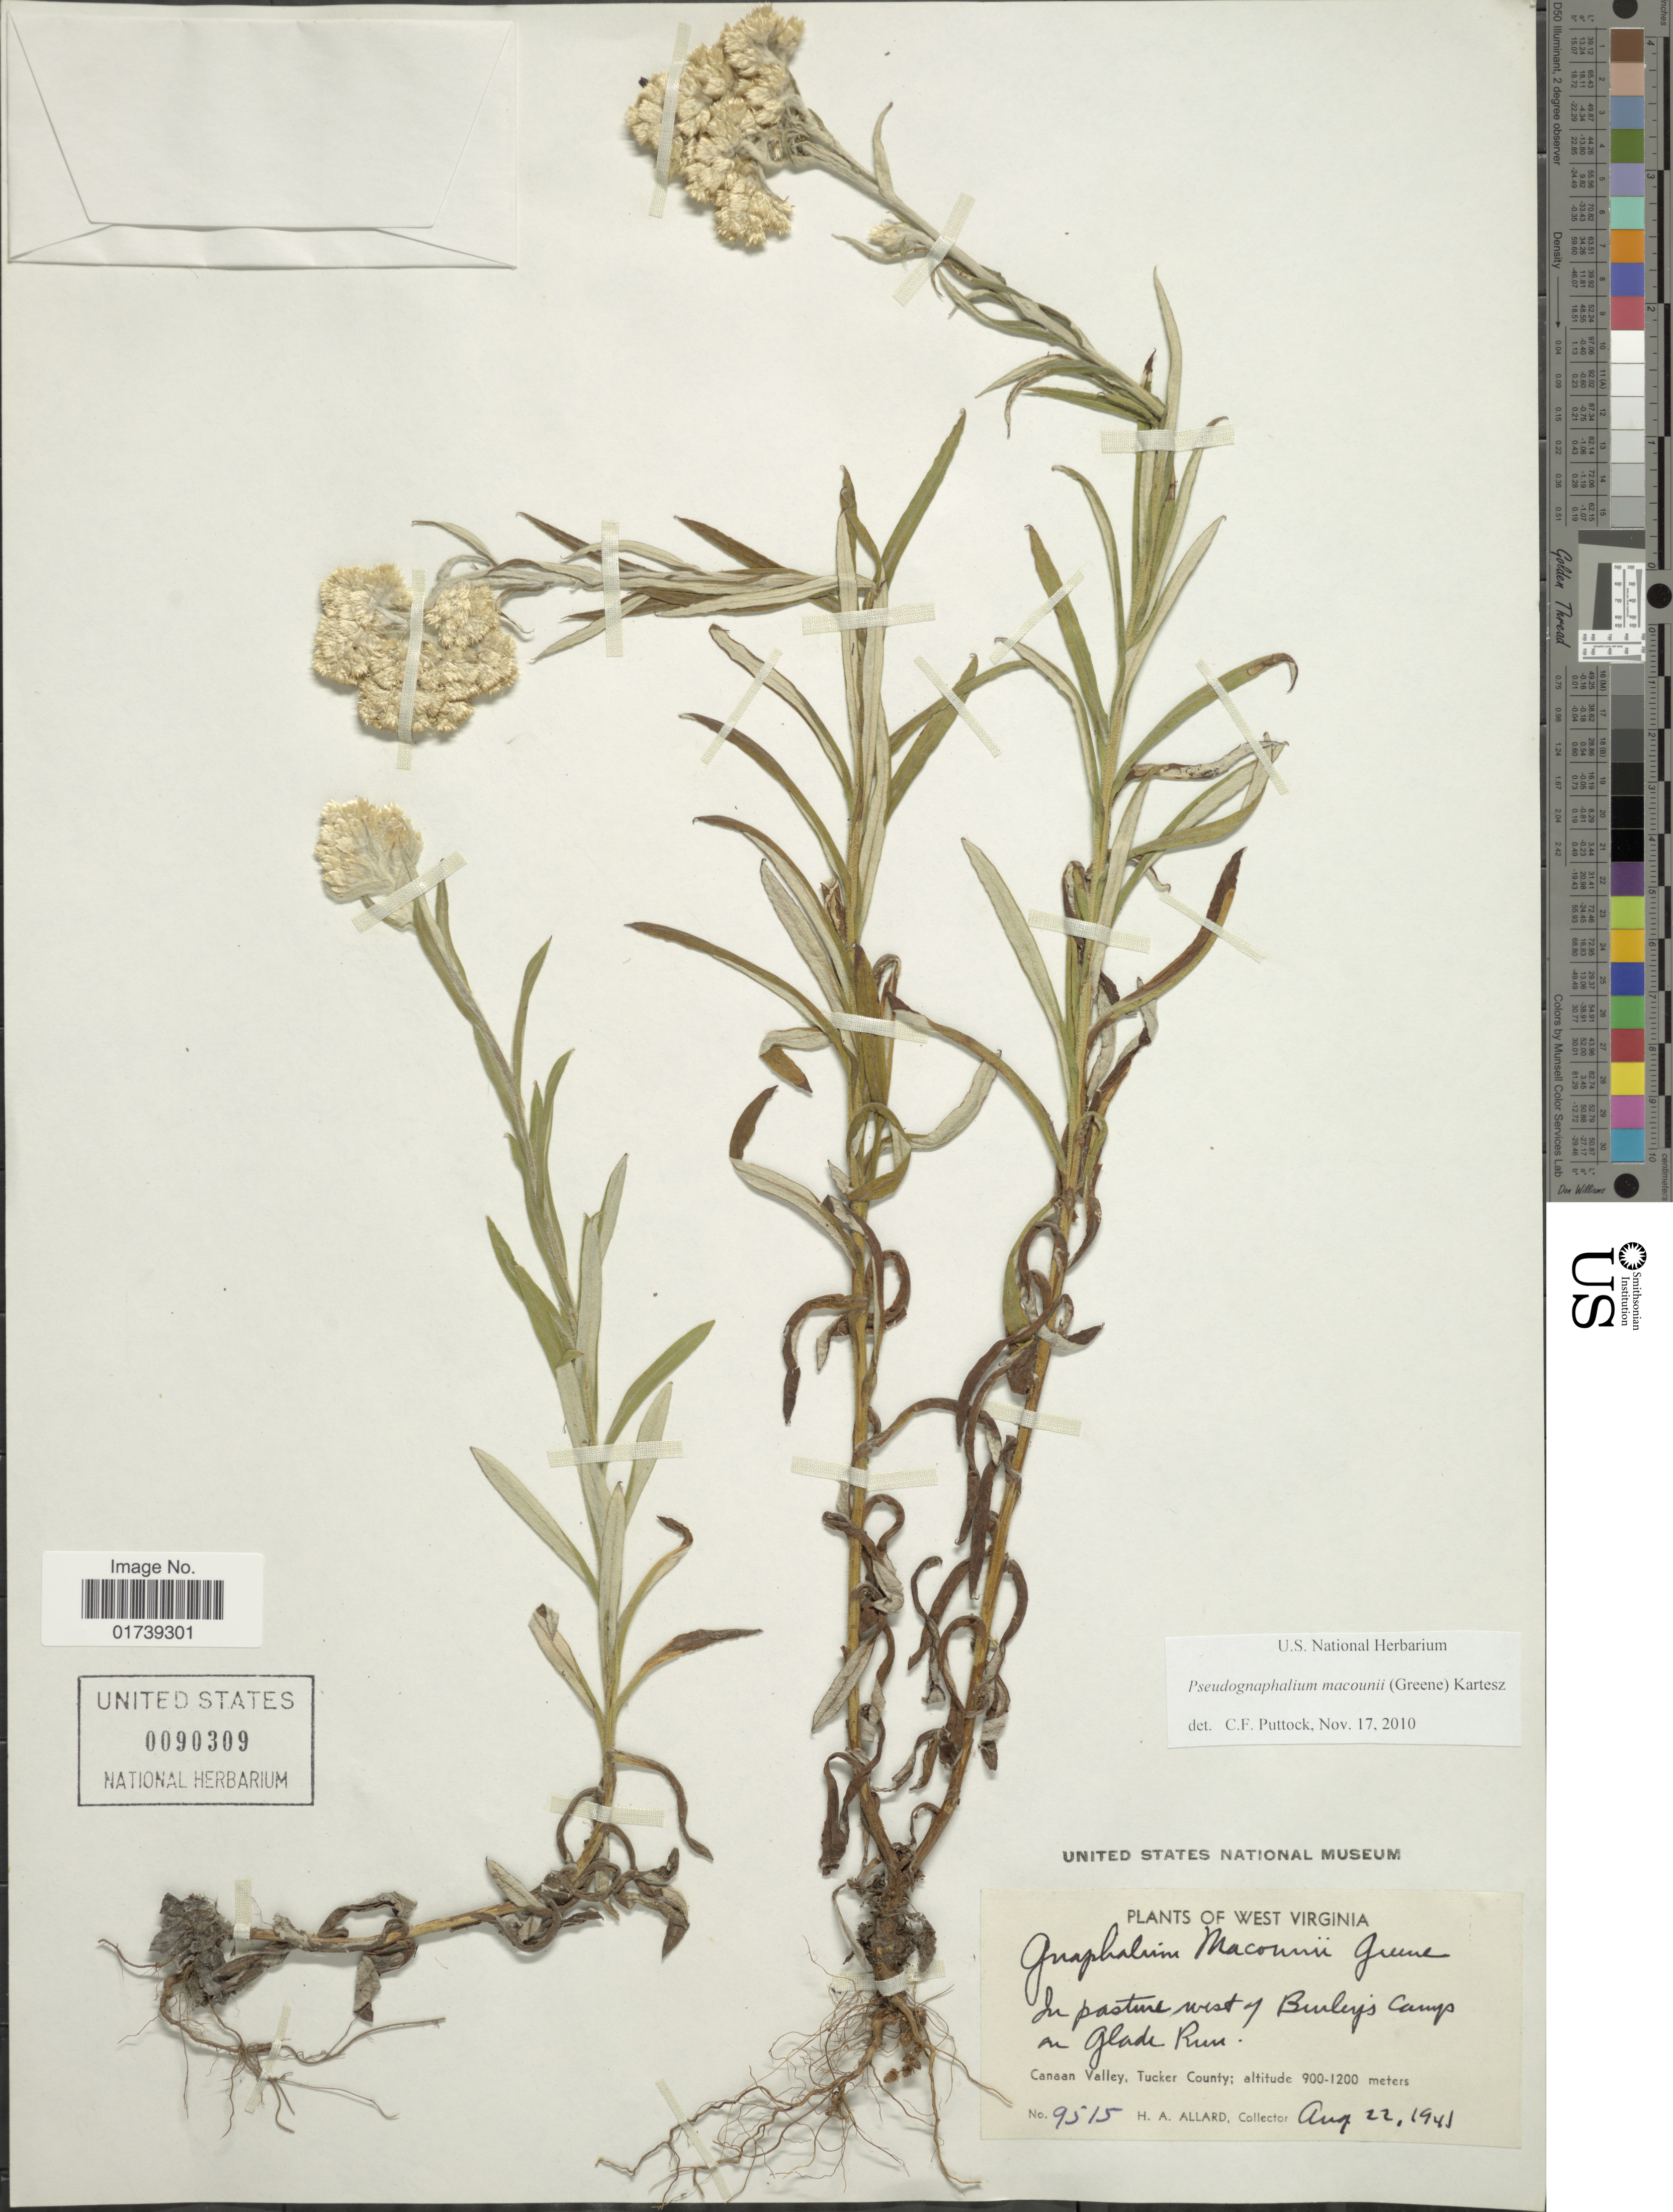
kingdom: Plantae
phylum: Tracheophyta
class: Magnoliopsida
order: Asterales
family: Asteraceae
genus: Pseudognaphalium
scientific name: Pseudognaphalium macounii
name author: (Greene) Kartesz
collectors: H. A. Allard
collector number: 9515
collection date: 1941-08-22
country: United States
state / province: West Virginia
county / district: Tucker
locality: West of Burleys Camp in on glade Run, Canaan Valley, Tucker County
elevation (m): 900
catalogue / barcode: US 90309